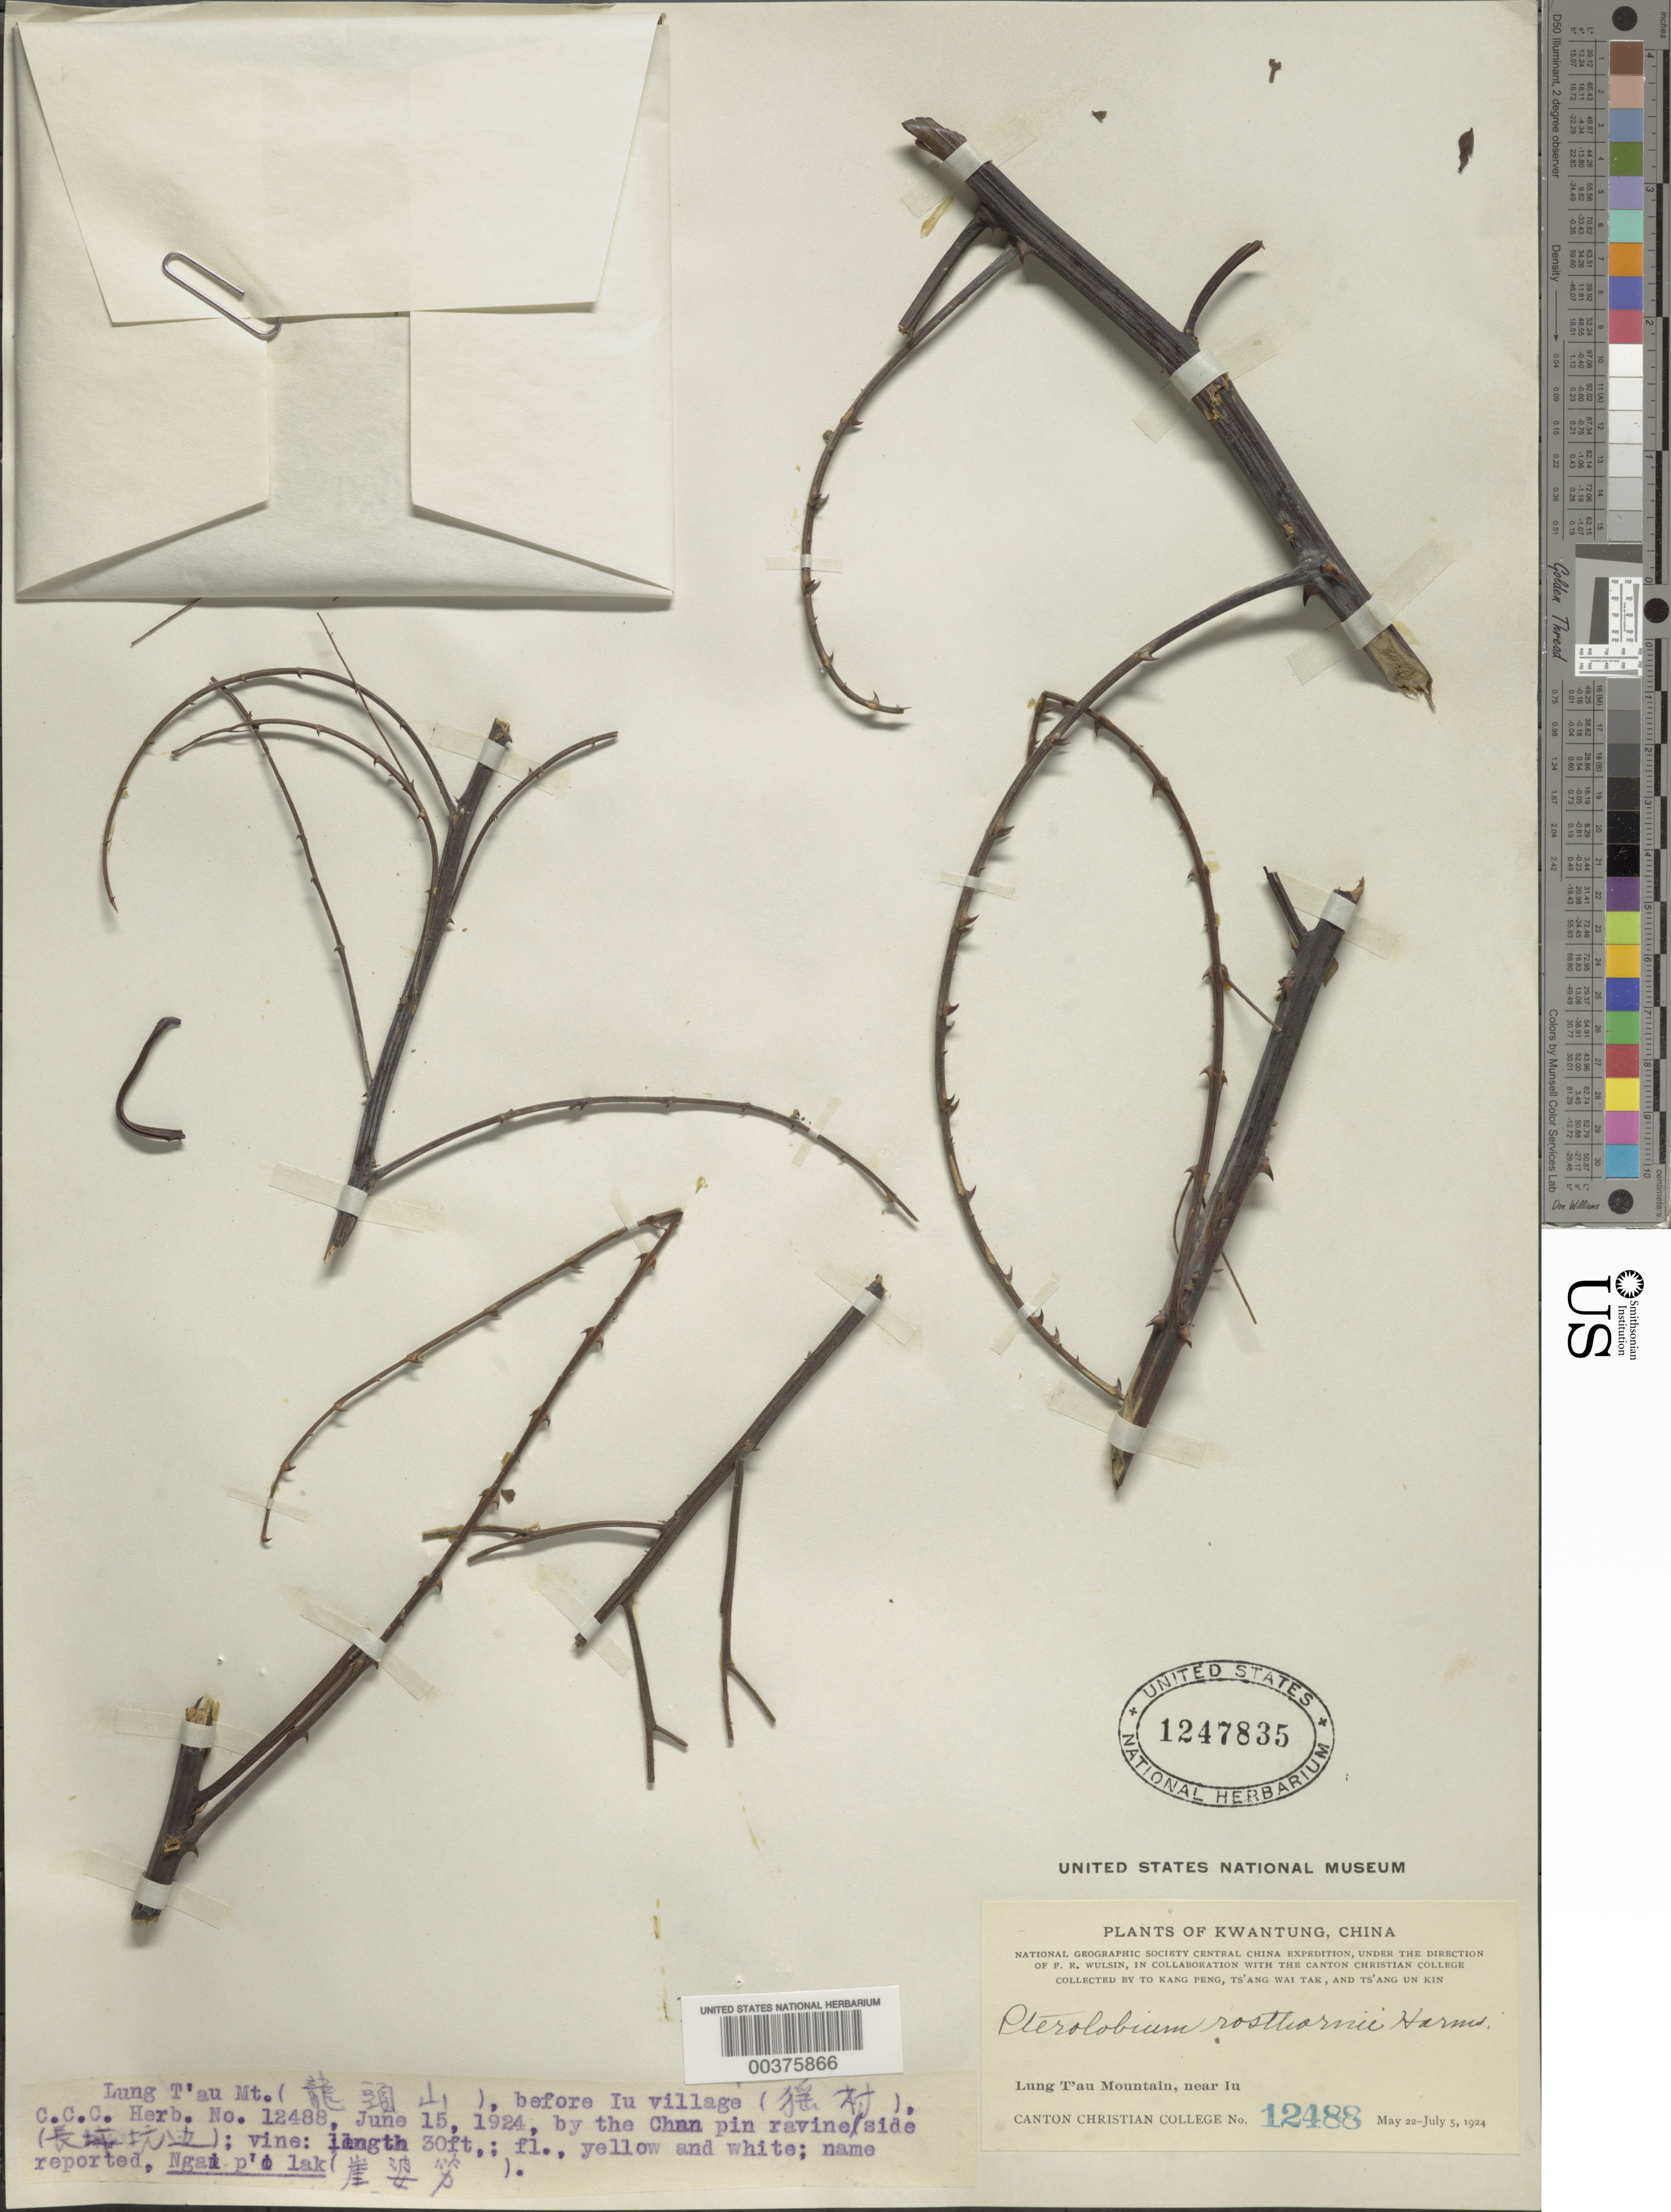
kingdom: Plantae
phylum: Tracheophyta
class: Magnoliopsida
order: Fabales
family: Fabaceae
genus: Pterolobium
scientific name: Pterolobium rosthornii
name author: Harms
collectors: P. Kang, W. T. Tsang & U. K. Tsang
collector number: Canton Christian Col. # 12488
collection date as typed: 15 Jun 1924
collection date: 1924-06-15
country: China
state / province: Guangdong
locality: Lung t'au mountain near iu, by chan pin raine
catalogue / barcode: US 1247835